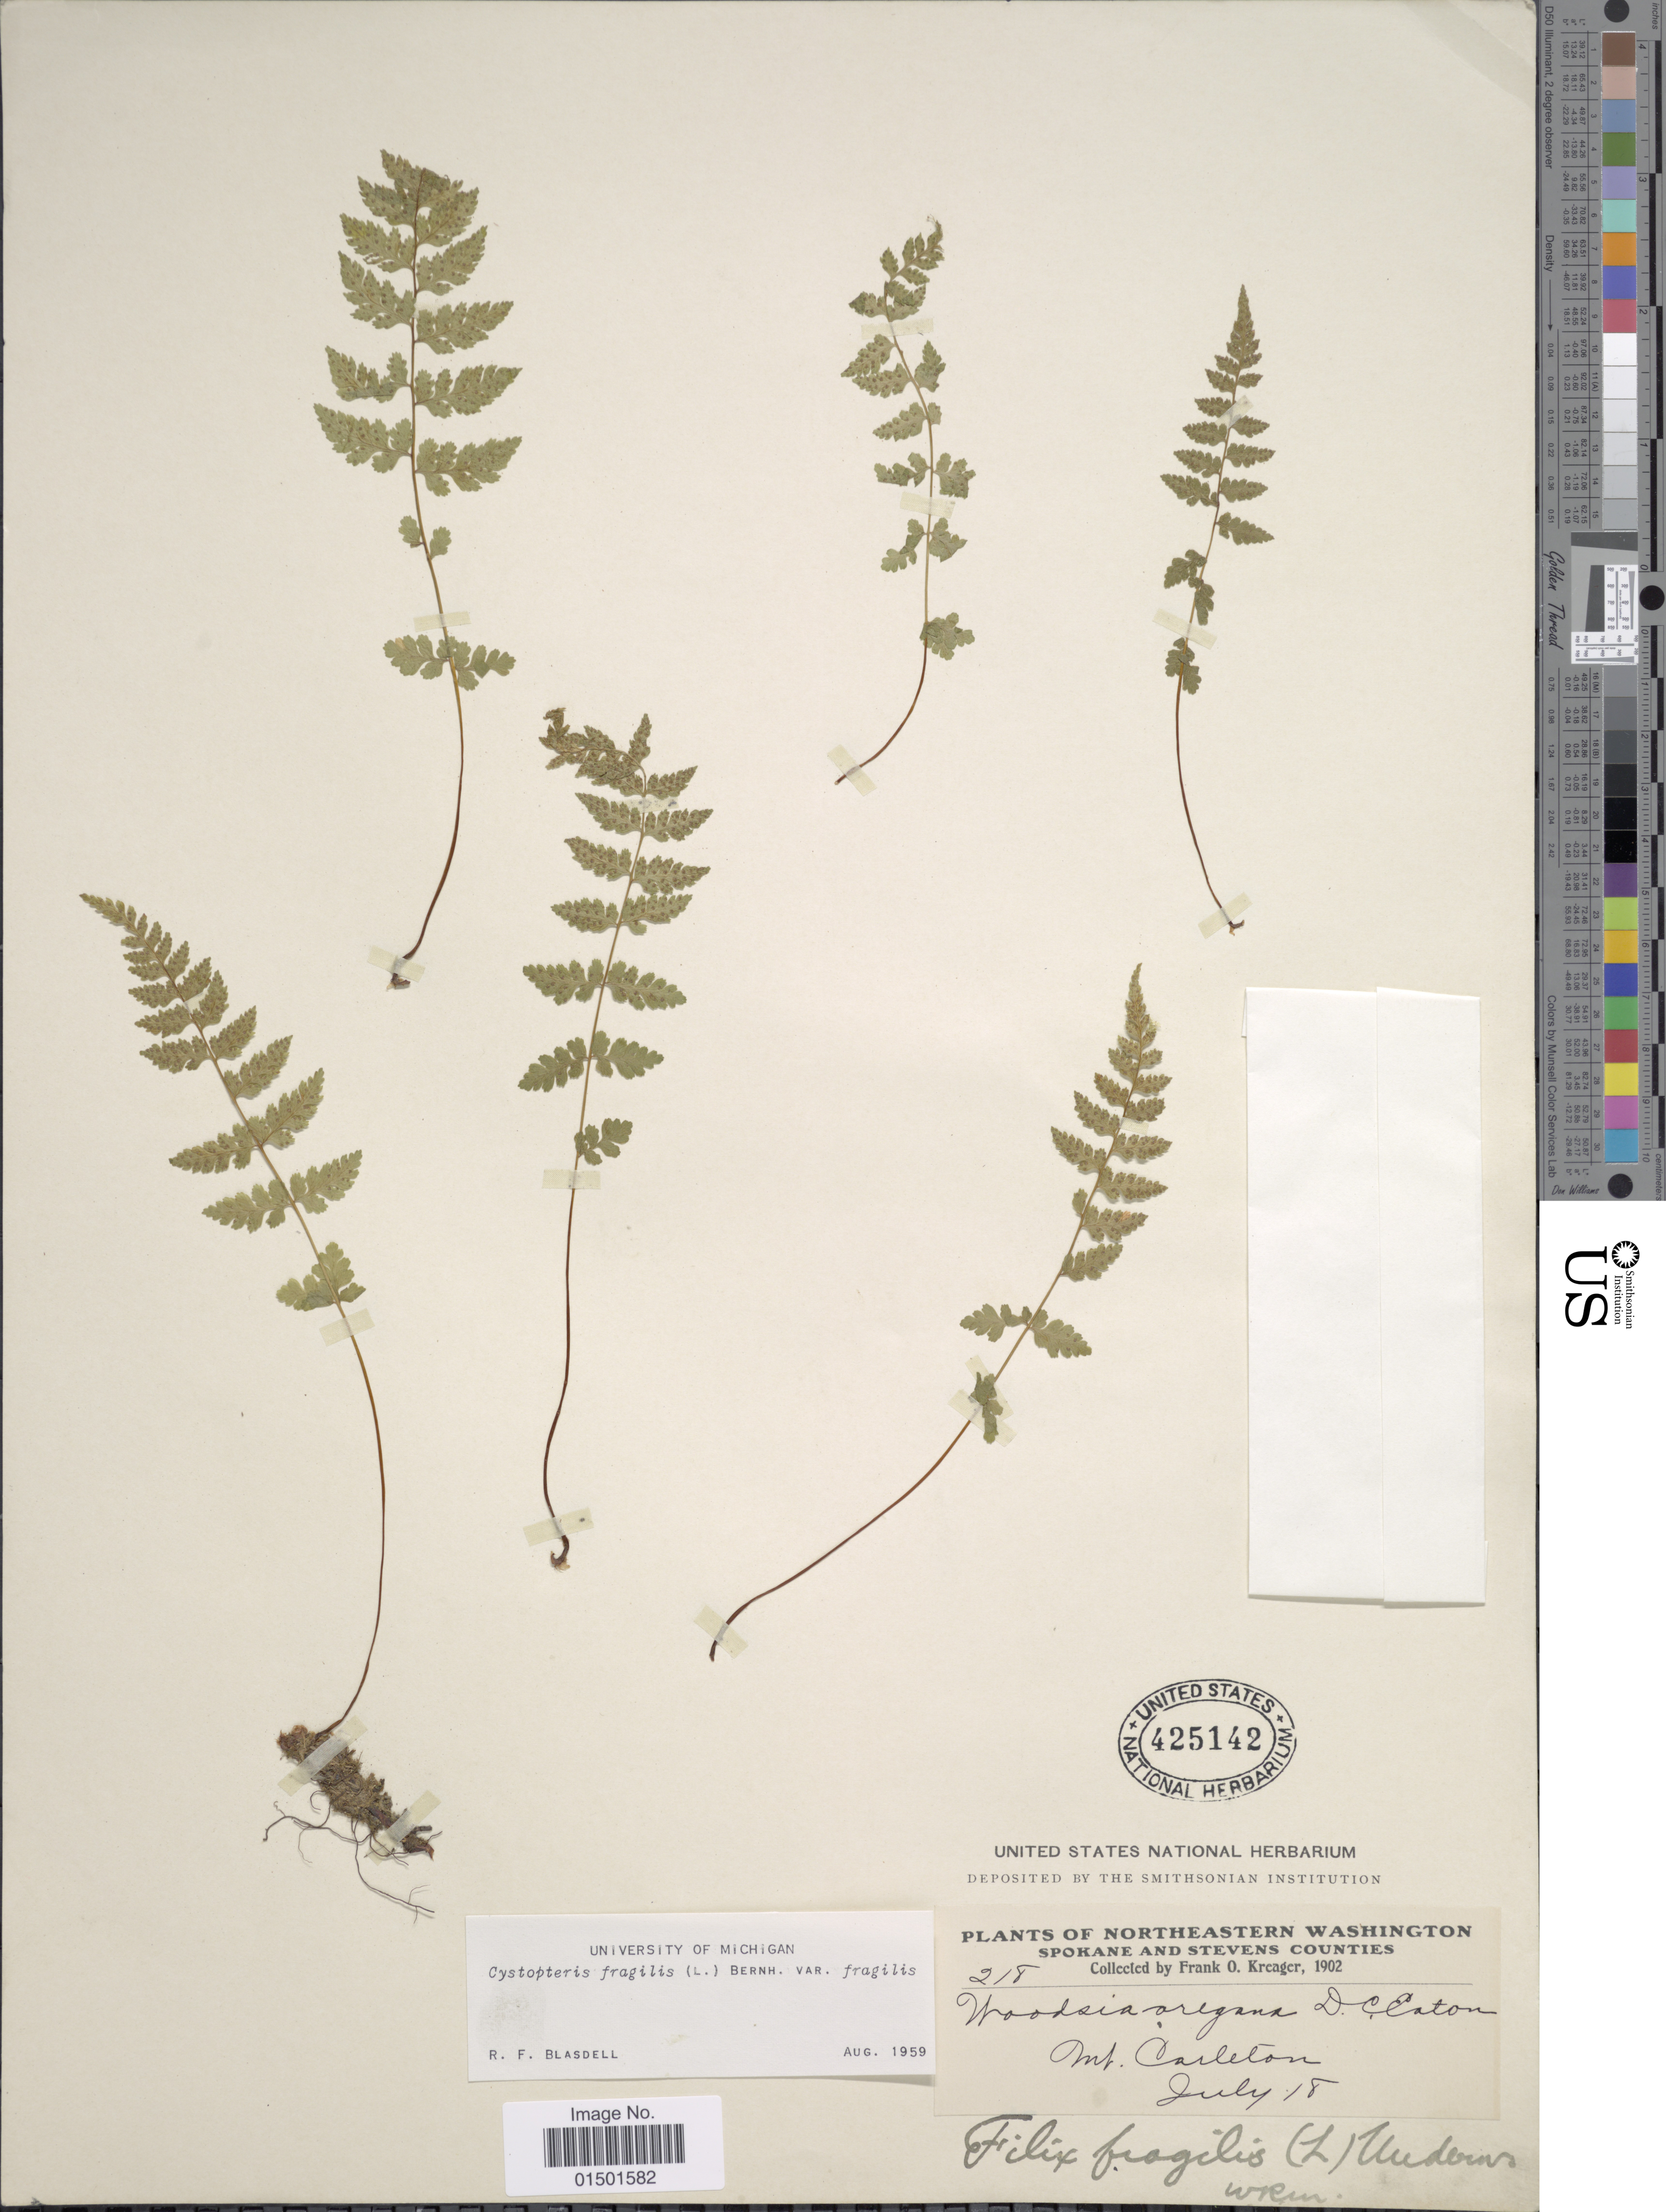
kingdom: Plantae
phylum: Tracheophyta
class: Polypodiopsida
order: Polypodiales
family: Cystopteridaceae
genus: Cystopteris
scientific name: Cystopteris fragilis var. fragilis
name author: (L.) Bernh.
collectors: F. Kreager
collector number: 215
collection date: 1902-07-18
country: United States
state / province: Washington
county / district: Spokane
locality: Northeastern Washington. Spokane and Stevens County. Mt.Carleton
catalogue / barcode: US 425142